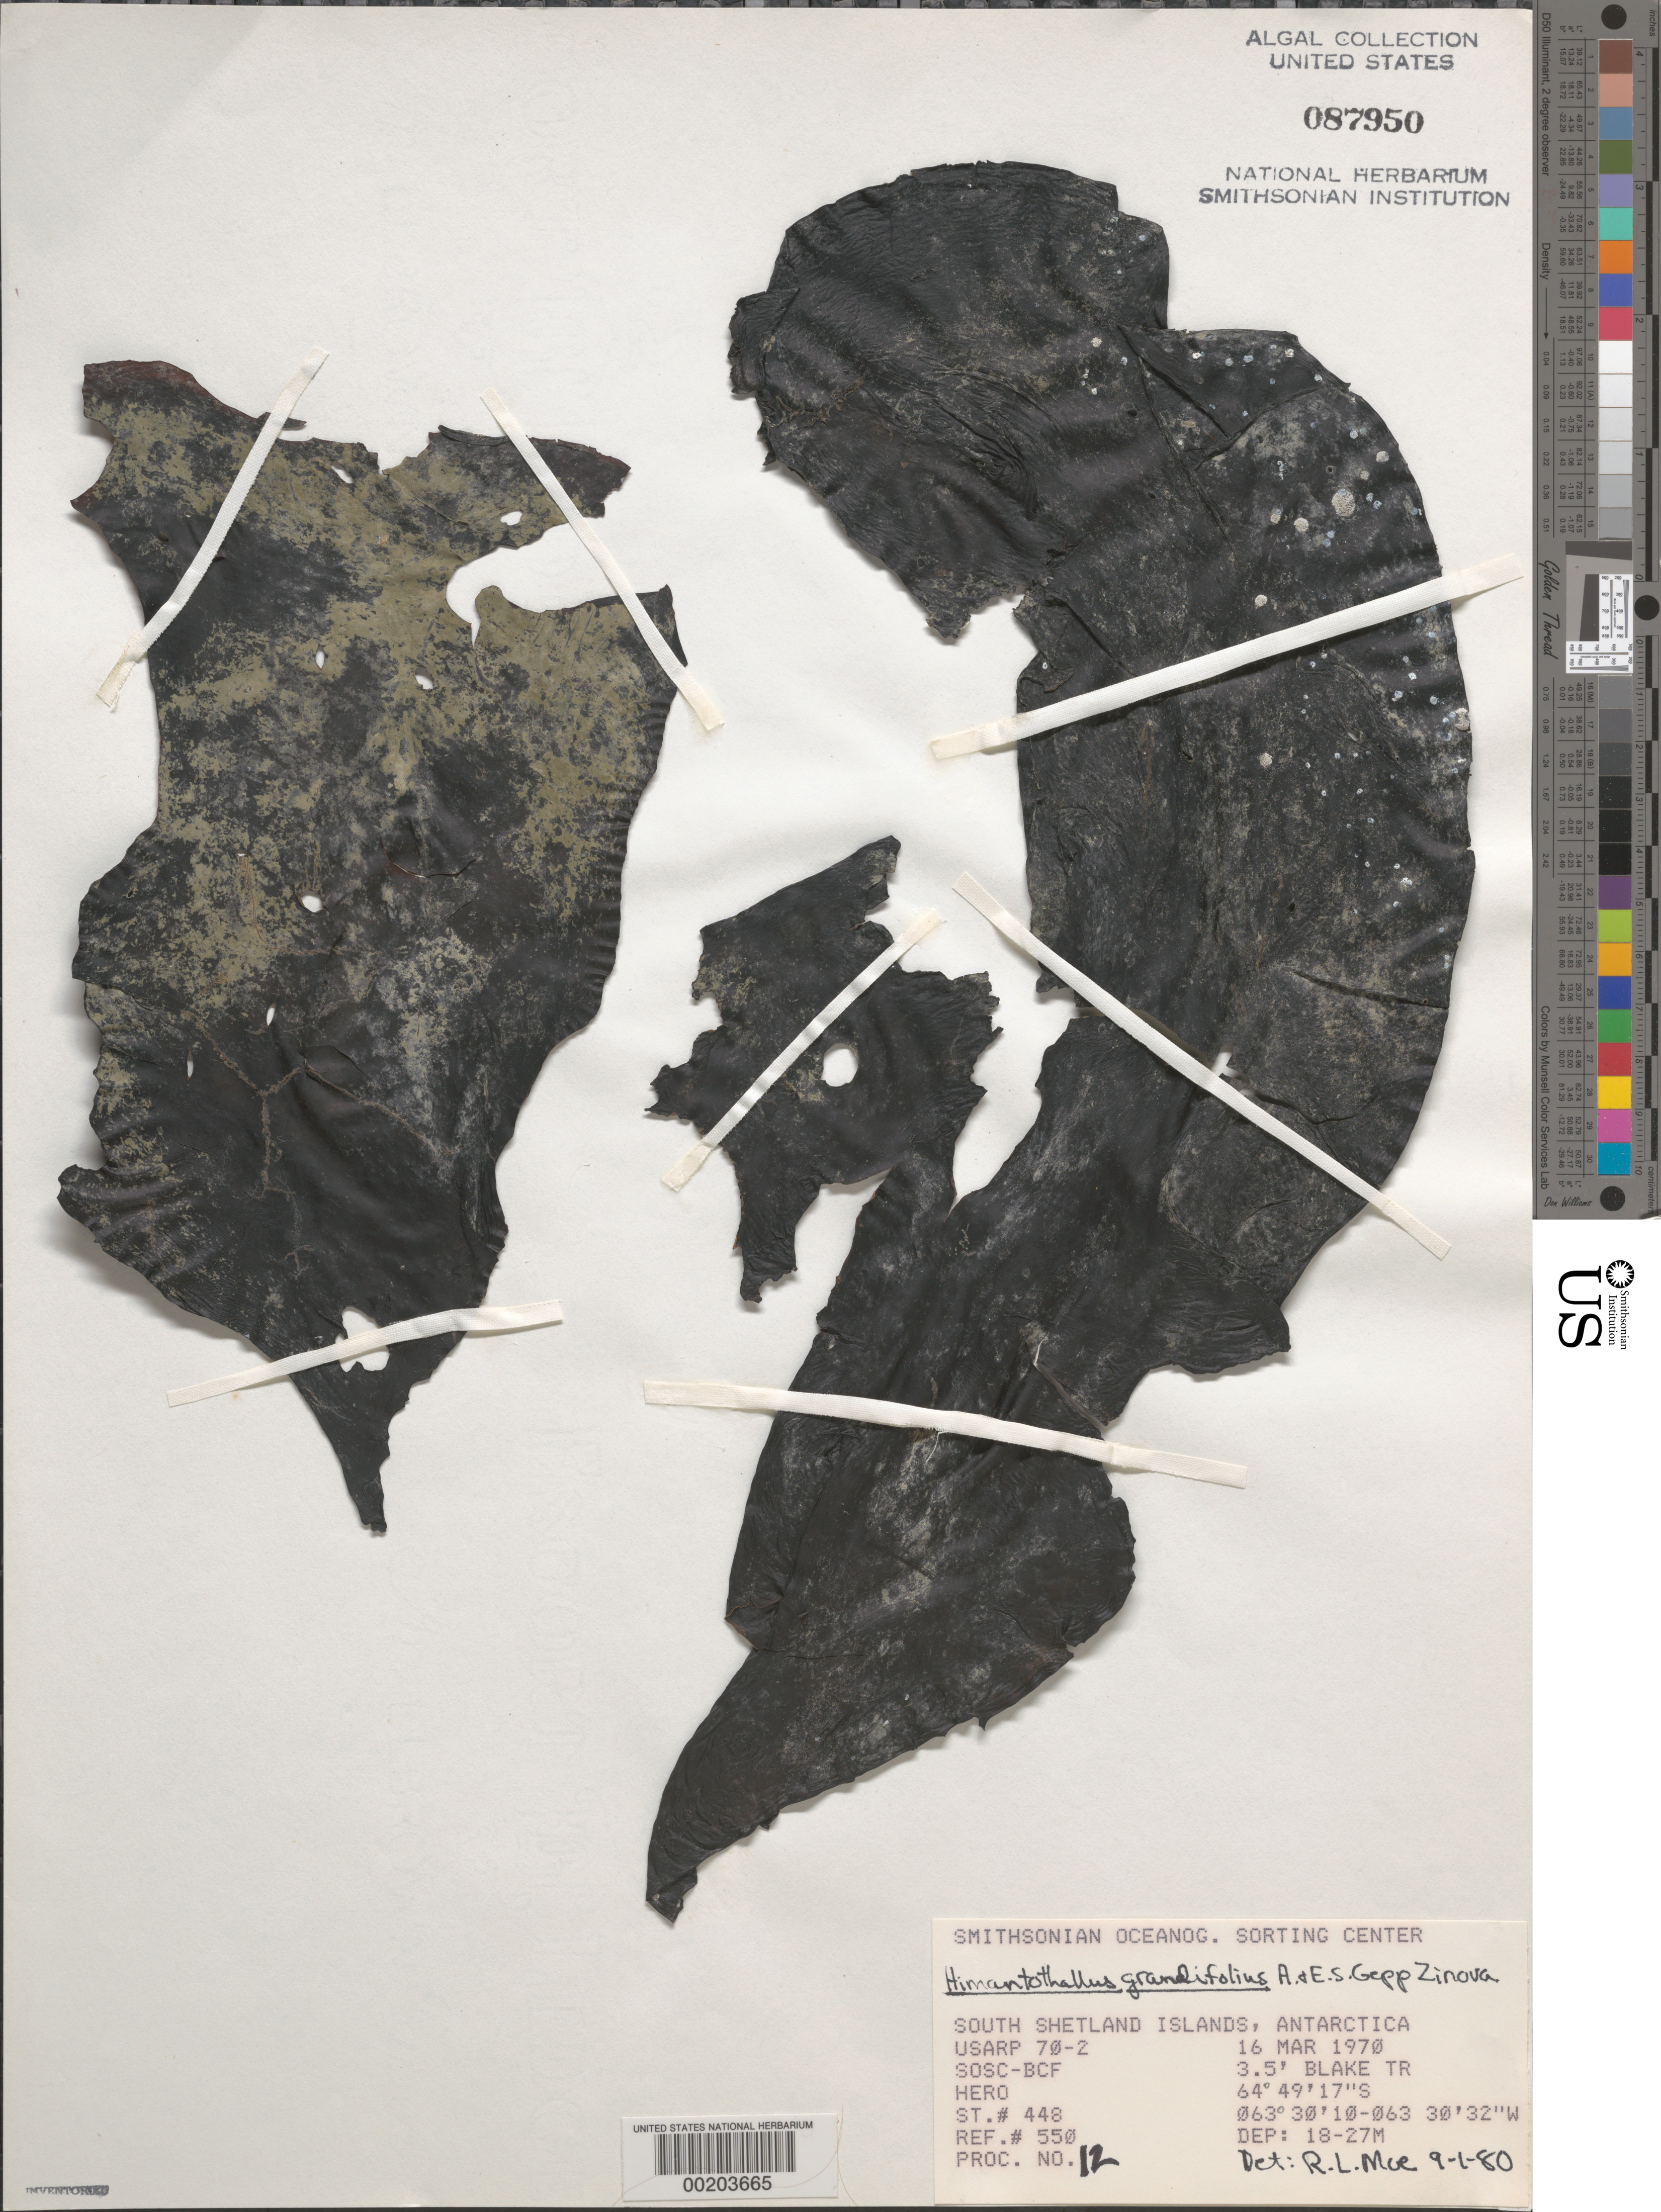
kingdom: Chromista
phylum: Ochrophyta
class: Phaeophyceae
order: Desmarestiales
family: Desmarestiaceae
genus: Himantothallus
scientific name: Himantothallus grandifolius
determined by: Moe, R. L.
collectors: SOSC-BCF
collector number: Station 448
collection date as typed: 16 Mar 1970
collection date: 1970-03-16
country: Antarctica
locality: Antarctic Peninsula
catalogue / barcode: US 87950